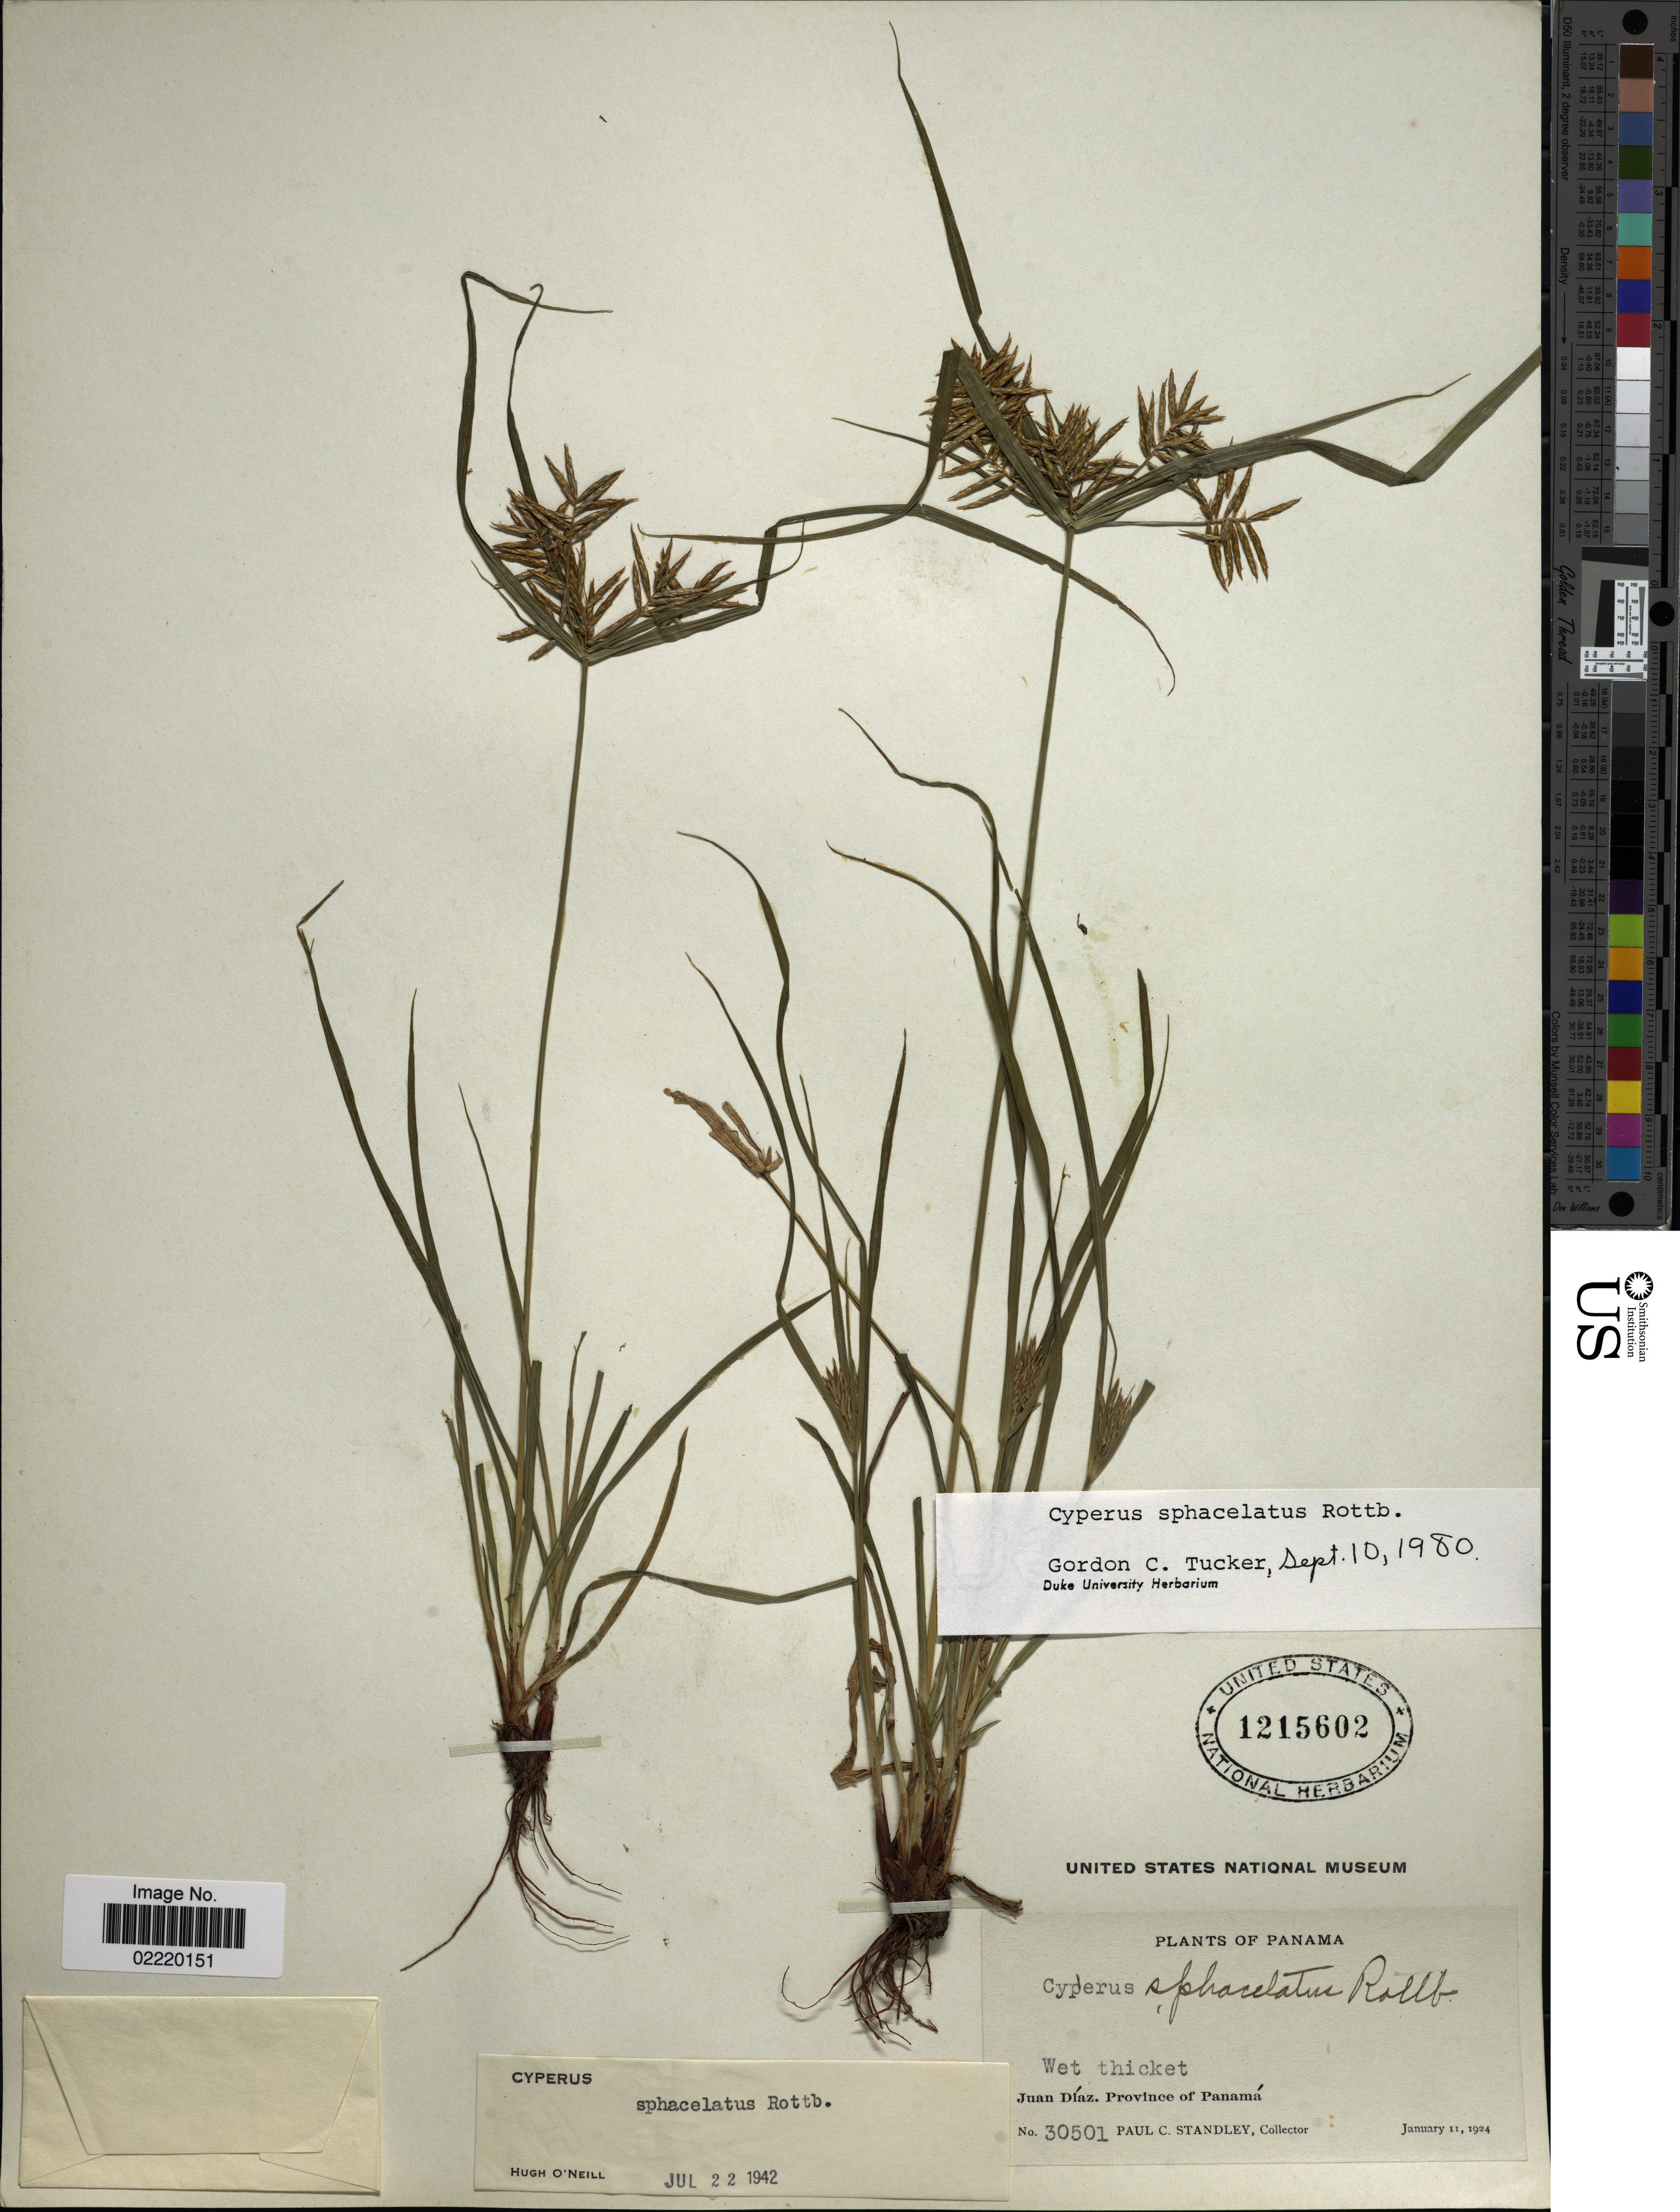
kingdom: Plantae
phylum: Tracheophyta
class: Liliopsida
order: Poales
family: Cyperaceae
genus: Cyperus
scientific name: Cyperus sphacelatus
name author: Rottb.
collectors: P. C. Standley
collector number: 30501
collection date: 1924-01-11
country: Panama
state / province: Panamá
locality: Wet thicket, Juan Diaz.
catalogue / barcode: US 1215602